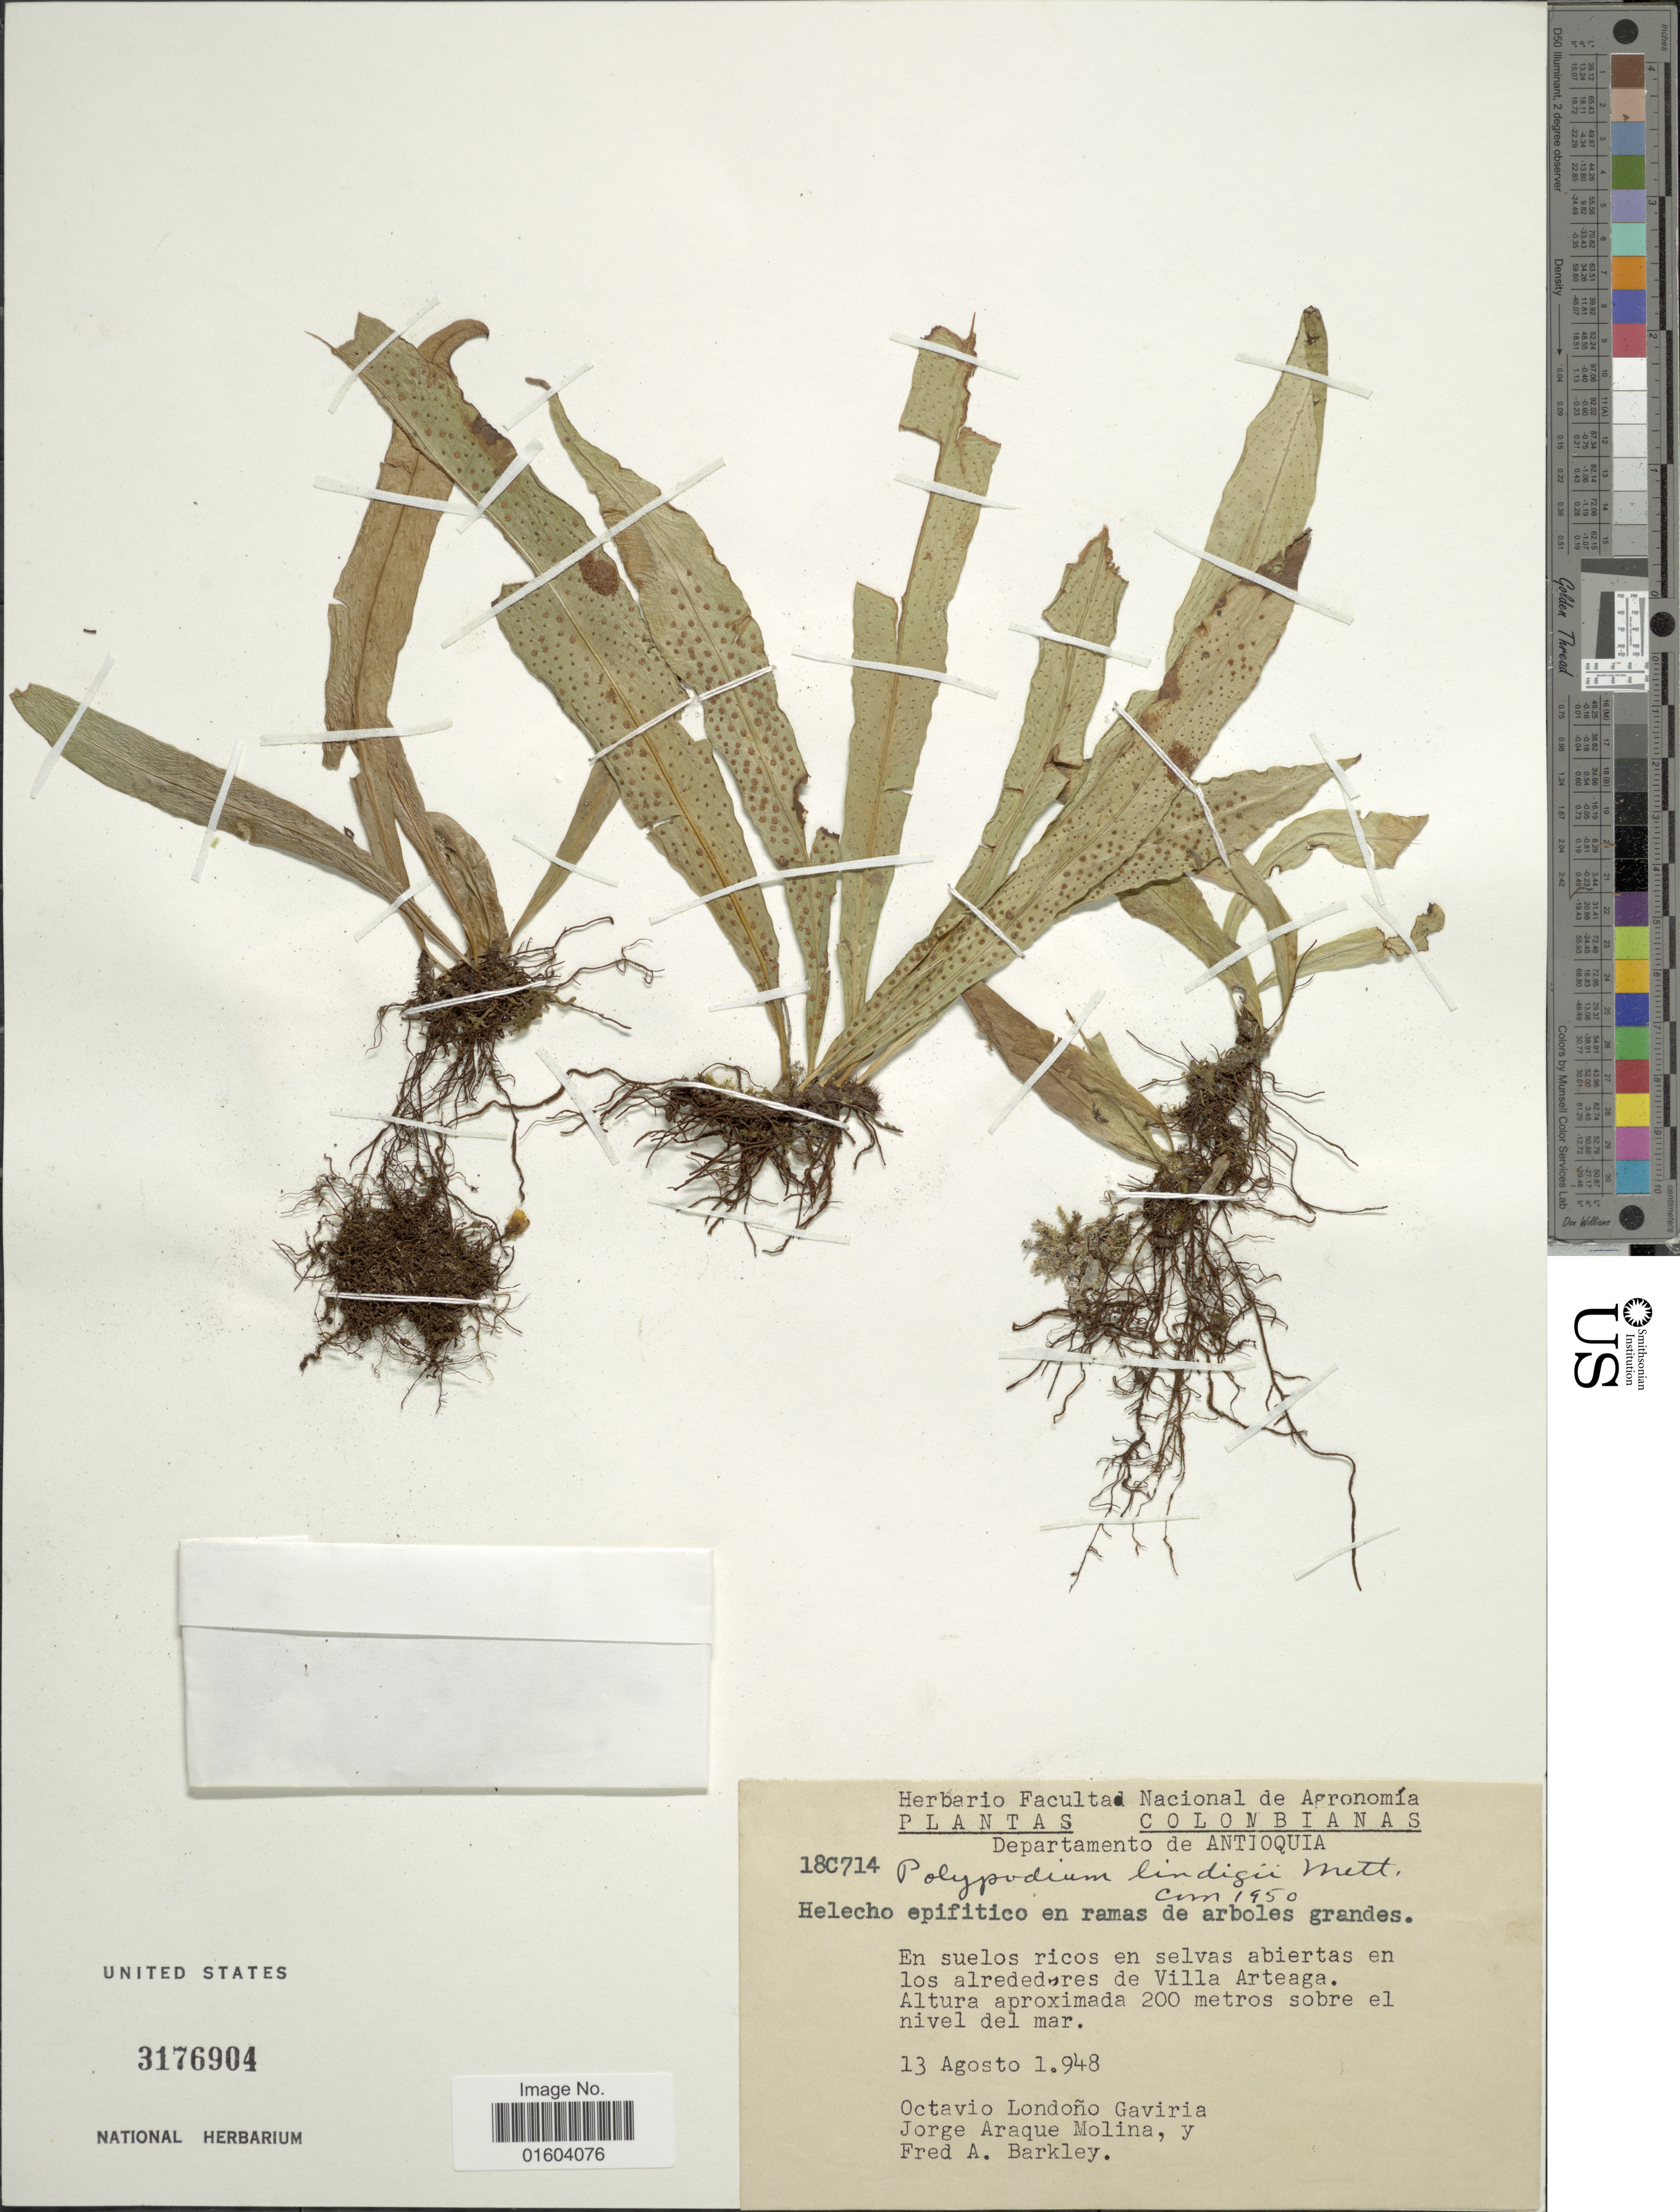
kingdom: Plantae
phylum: Tracheophyta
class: Polypodiopsida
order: Polypodiales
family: Polypodiaceae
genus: Campyloneurum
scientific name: Campyloneurum aphanophlebium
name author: (Kunze) T. Moore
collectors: O. L. Gaviria, J. Araque Molina & F. A. Barkley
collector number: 18C714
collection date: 1948-08-13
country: Colombia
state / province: Antioquia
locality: Departamento de Antioquia. En suelos ricos en selva arbiertas en los alrededores de Villa Arteaga.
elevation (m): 200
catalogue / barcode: US 3176904